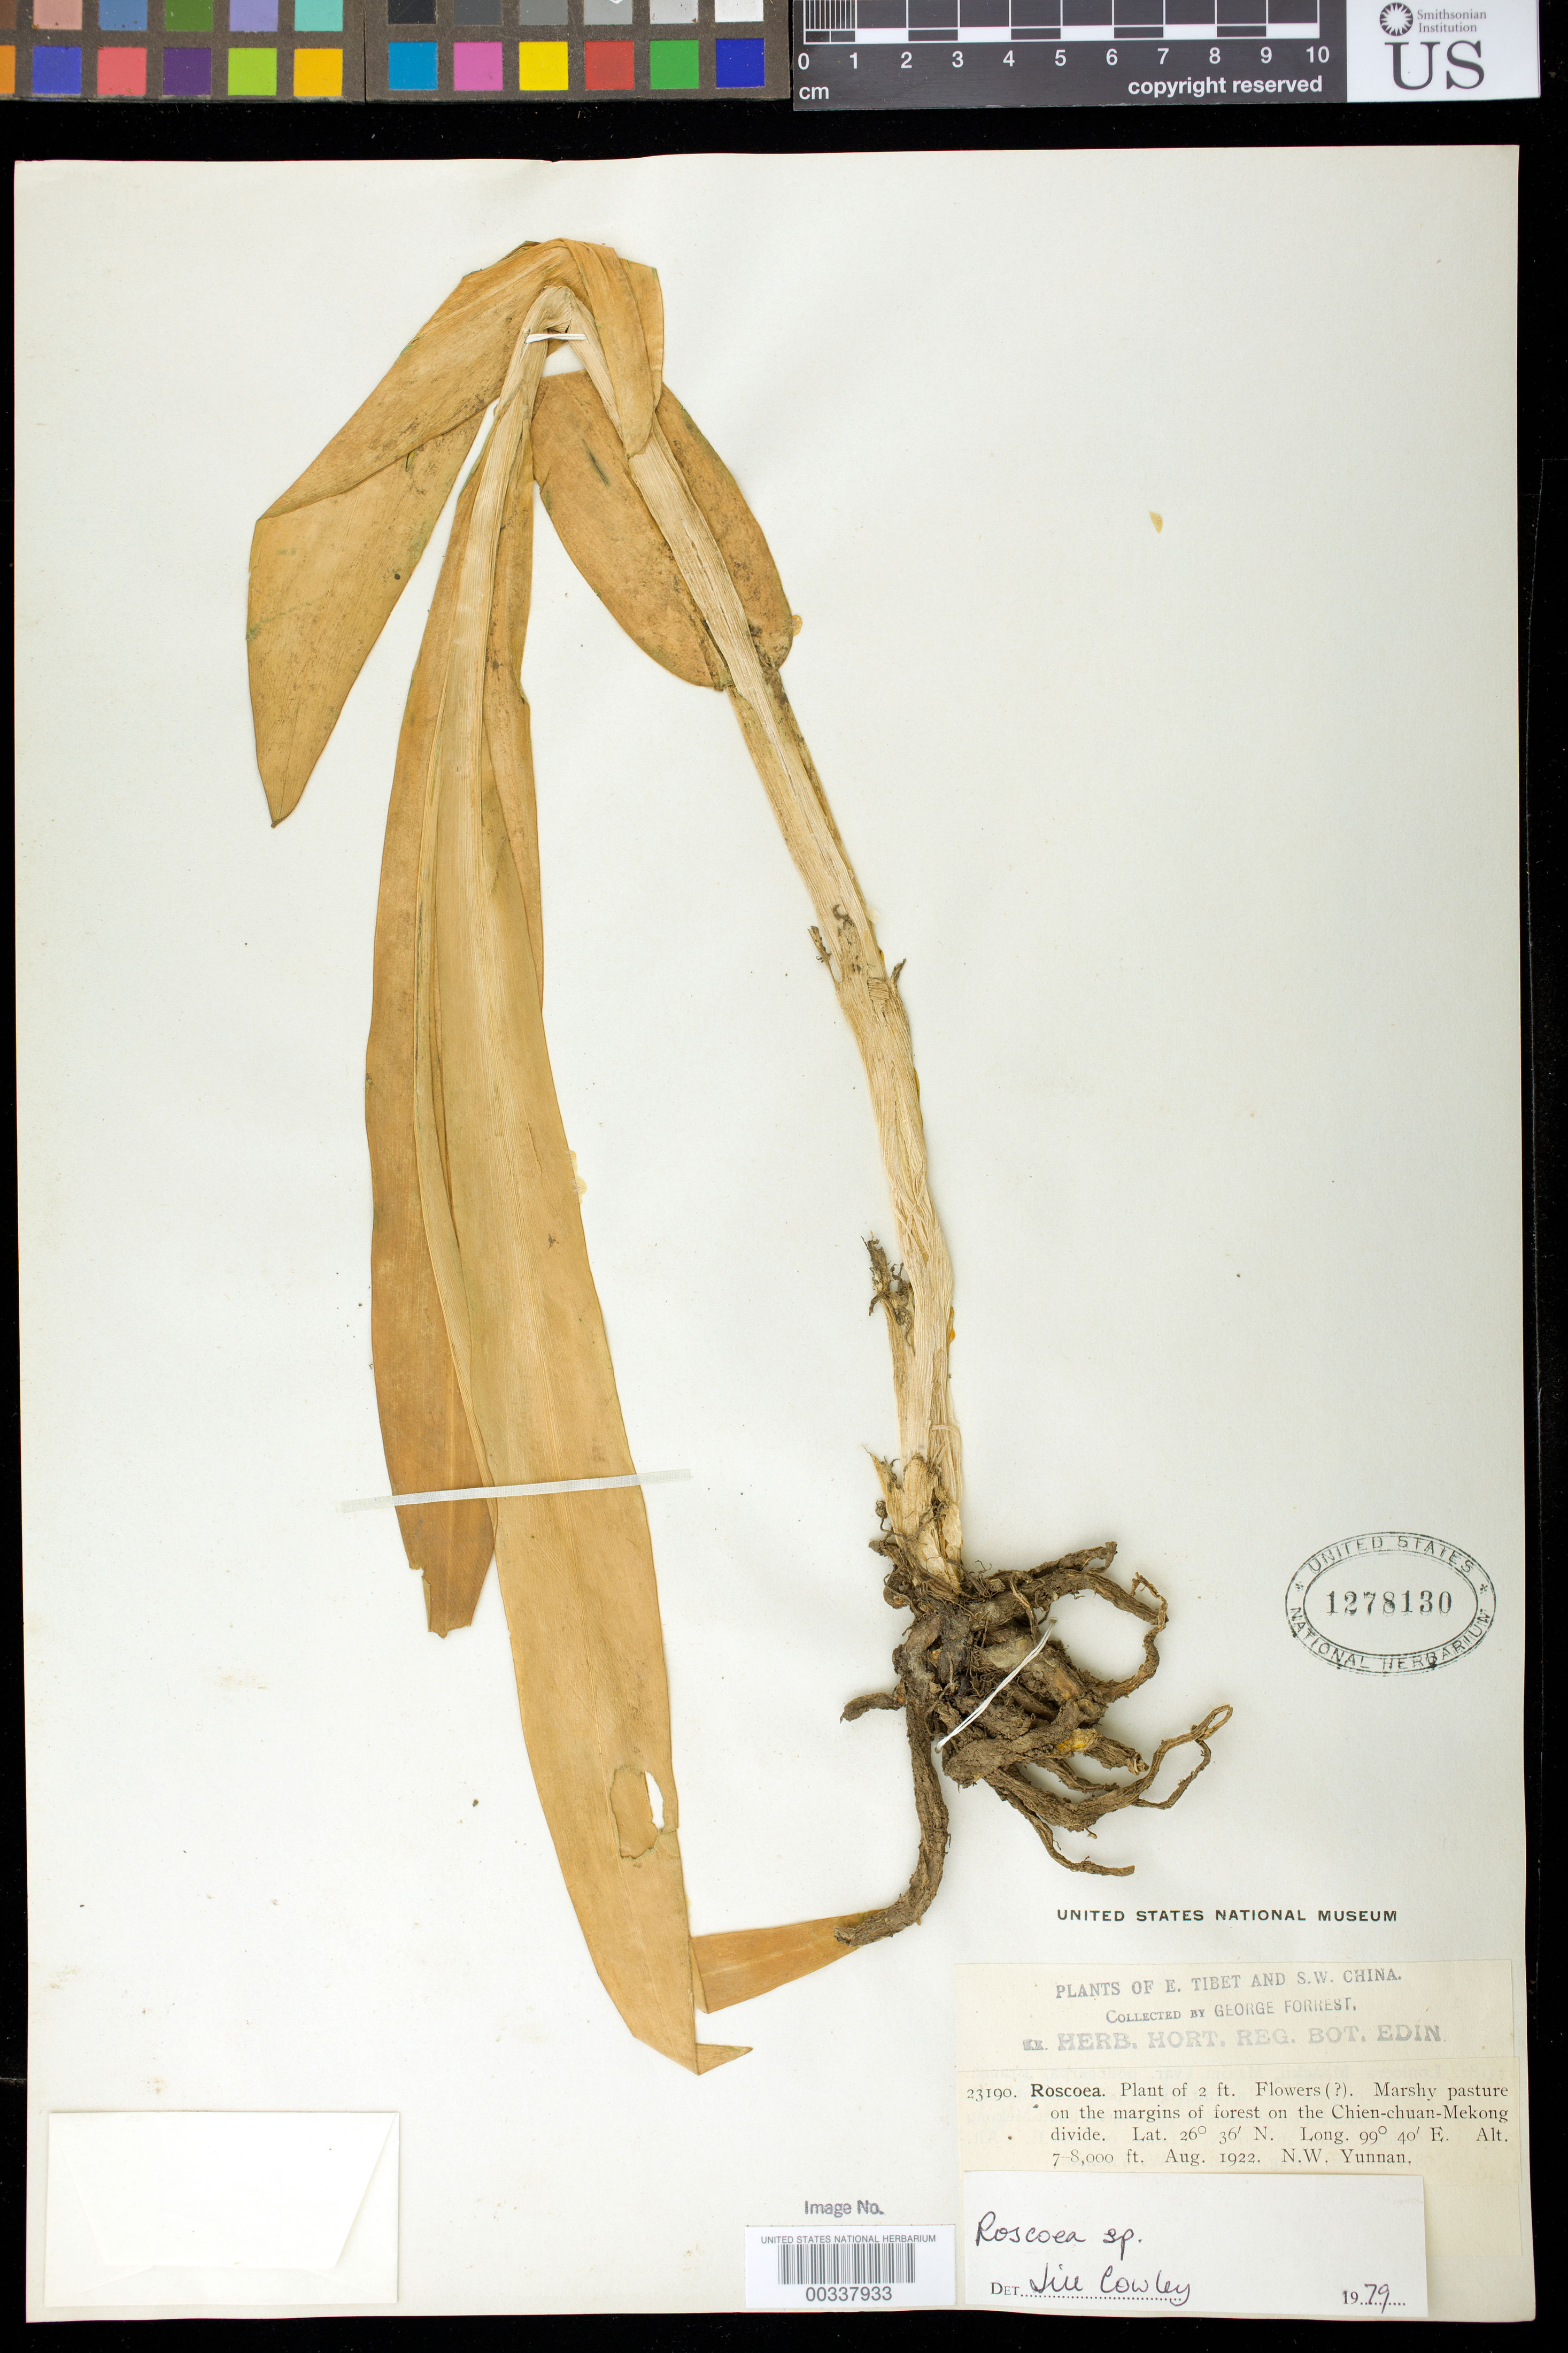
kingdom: Plantae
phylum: Tracheophyta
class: Liliopsida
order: Zingiberales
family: Zingiberaceae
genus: Roscoea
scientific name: Roscoea sp.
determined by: Cowley, J.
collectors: G. Forrest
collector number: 23190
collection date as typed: Aug 1922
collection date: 1922-08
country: China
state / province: Yunnan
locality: Plants of e. tibet and s.w. china, on chien-chuan-mekong divide, n.w. yunnan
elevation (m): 2134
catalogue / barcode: US 1278130